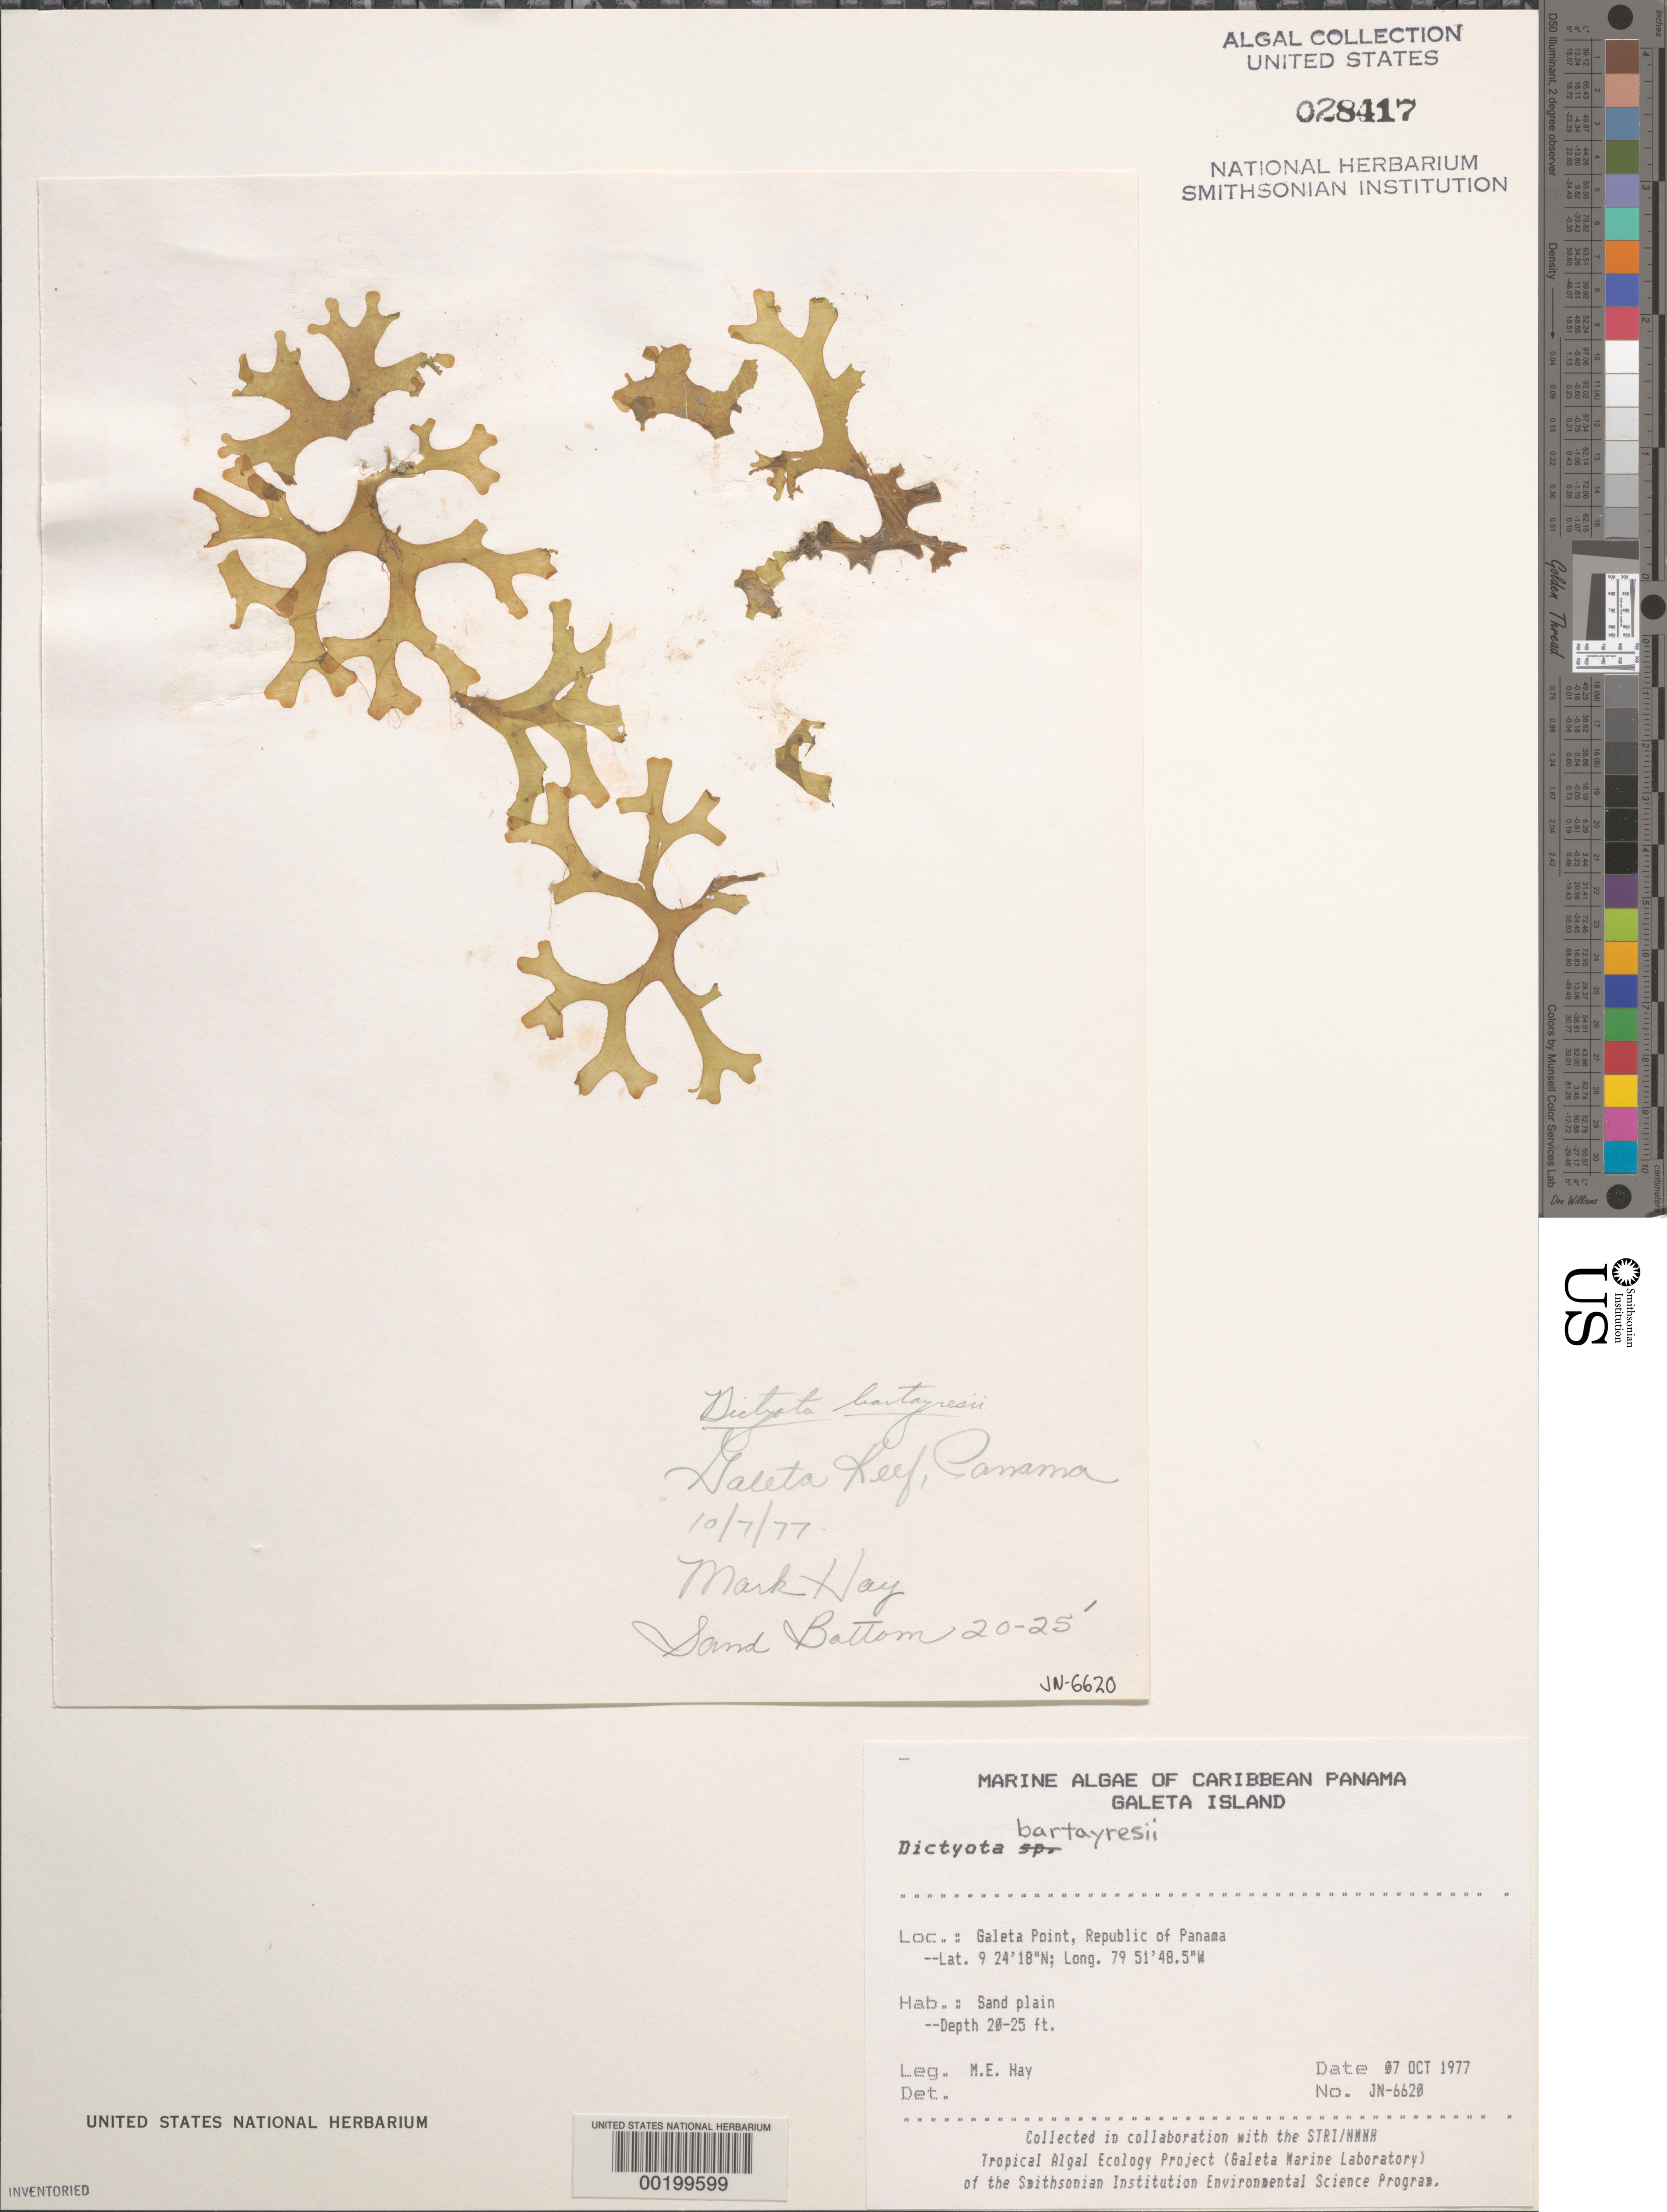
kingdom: Chromista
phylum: Ochrophyta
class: Phaeophyceae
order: Dictyotales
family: Dictyotaceae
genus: Dictyota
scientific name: Dictyota bartayresiana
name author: J.V.Lamouroux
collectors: M. E. Hay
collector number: JN-6620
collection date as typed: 07 Oct 1977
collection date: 1977-10-07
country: Panama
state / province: Colón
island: Galeta Island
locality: Galeta Point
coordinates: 9 24' 18" N, 79 51' 48.5" W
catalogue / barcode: US 28417